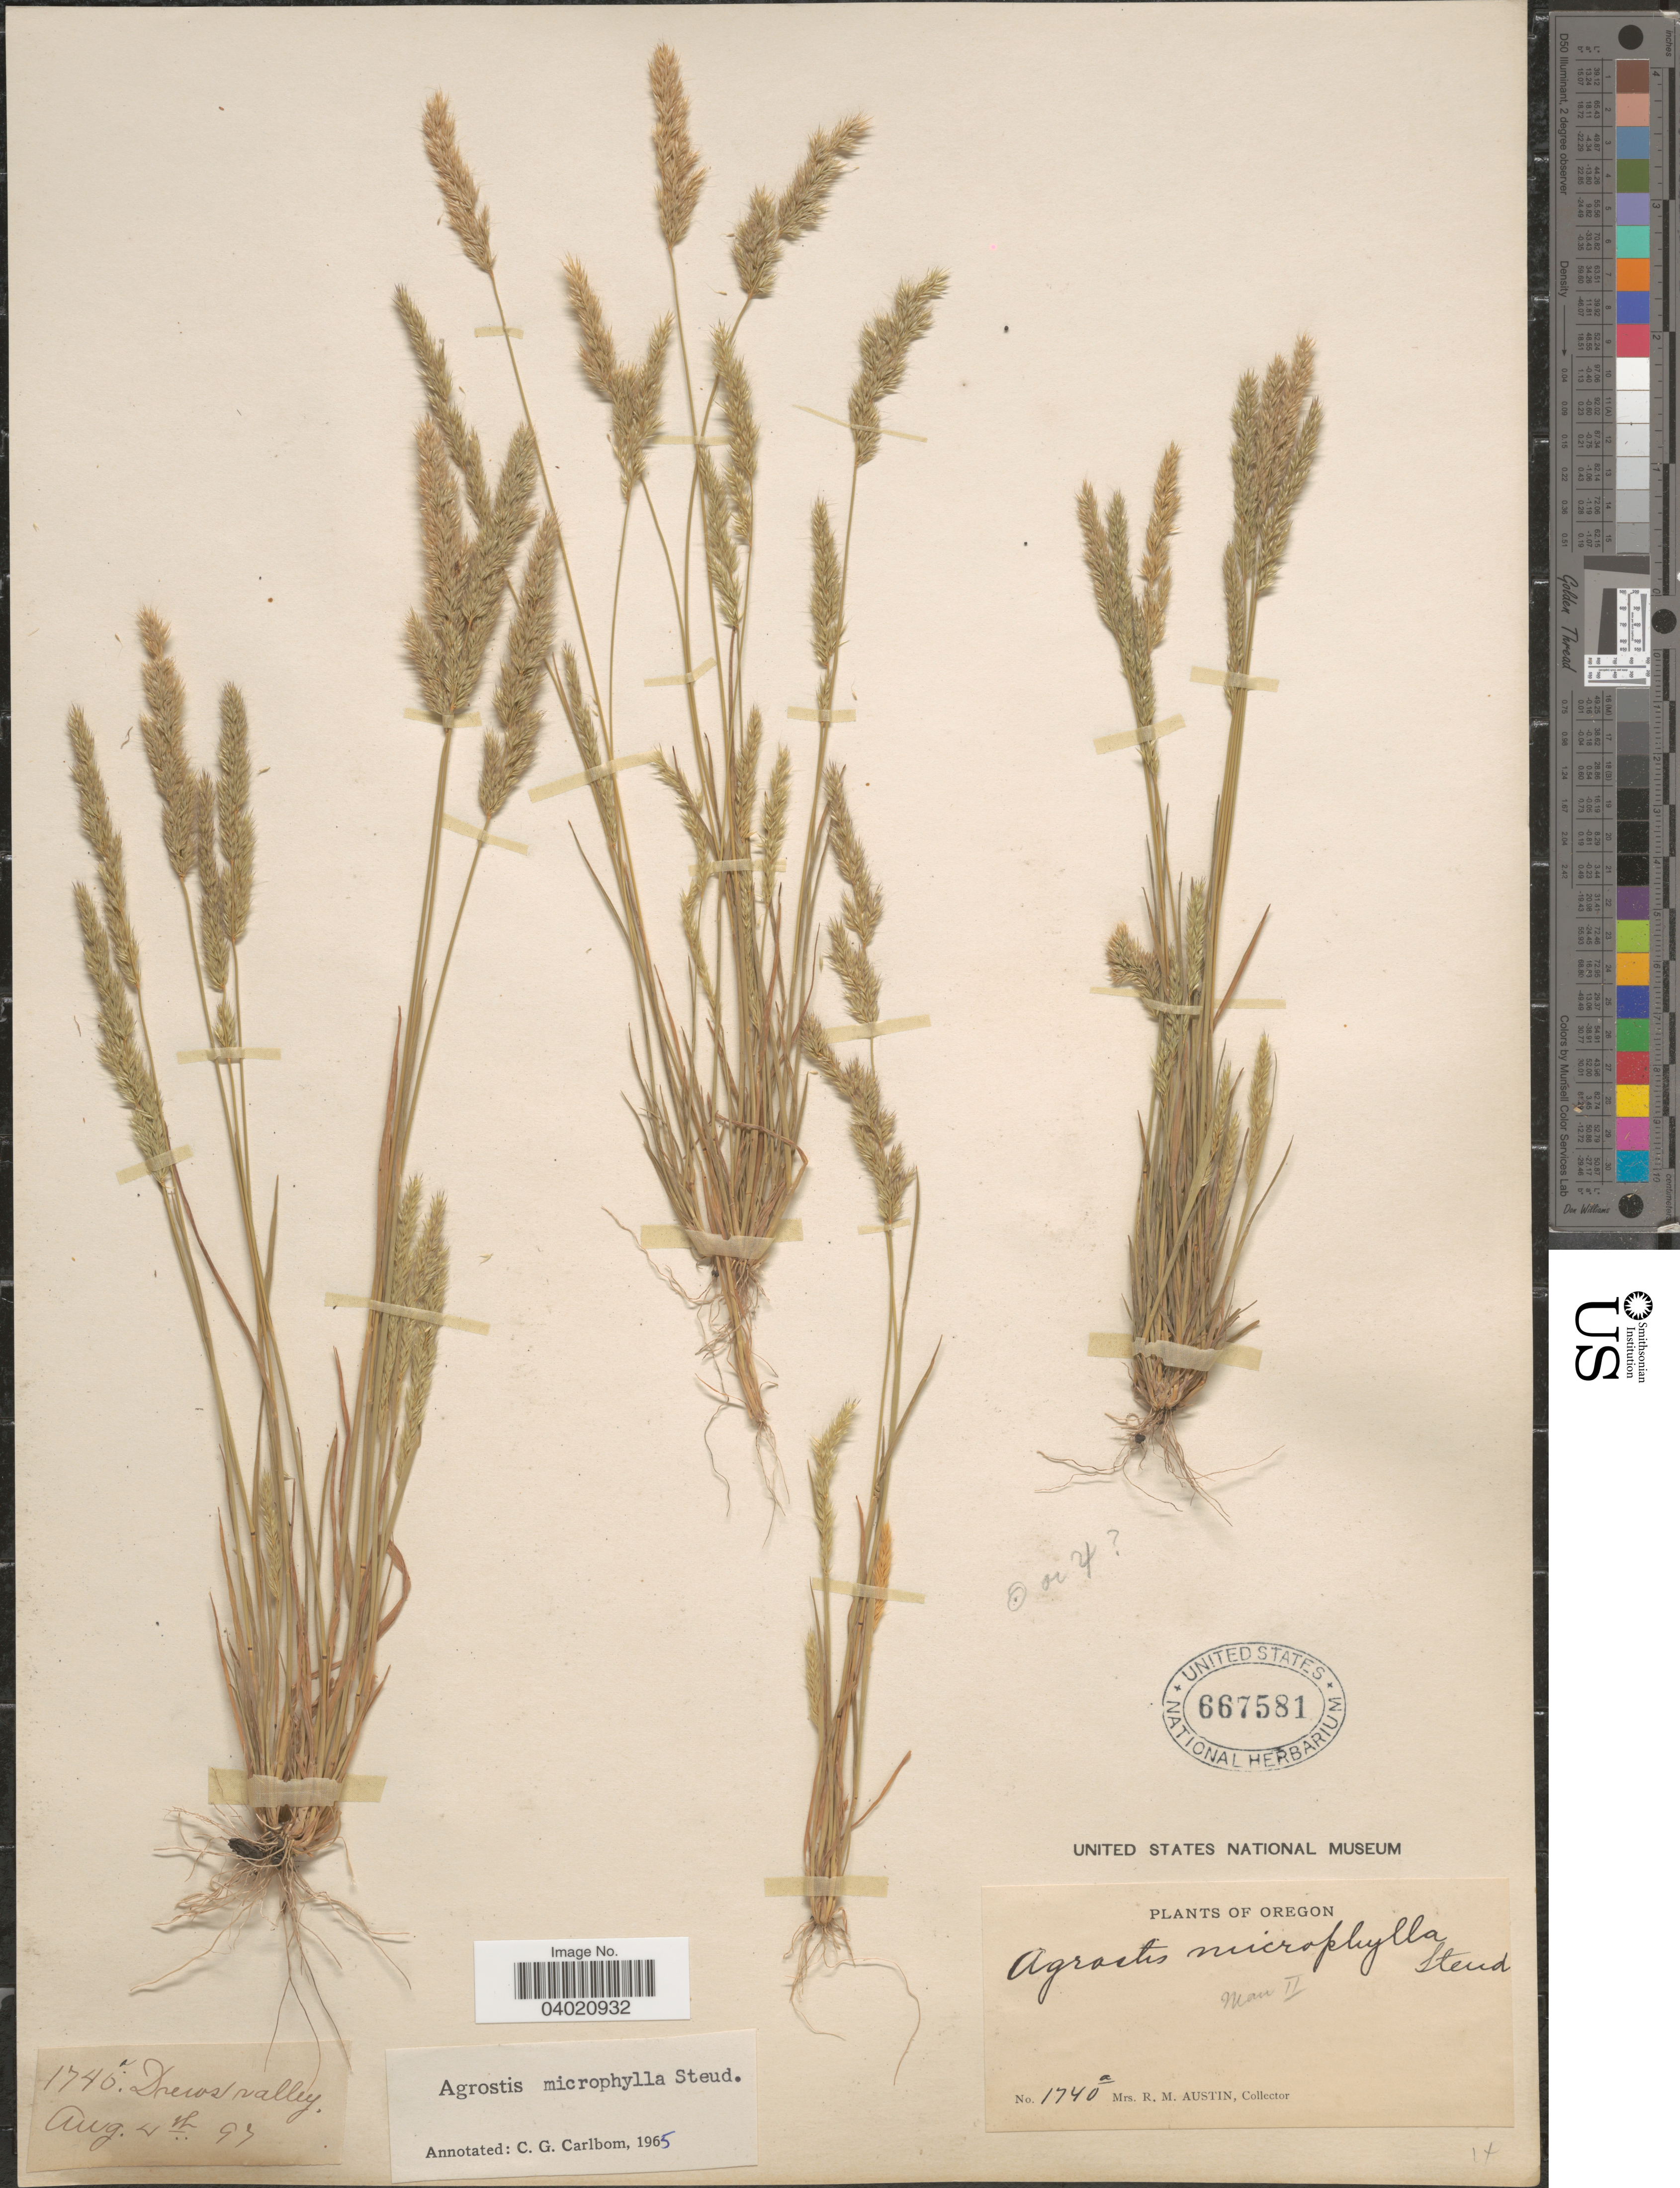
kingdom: Plantae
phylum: Tracheophyta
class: Liliopsida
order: Poales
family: Poaceae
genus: Agrostis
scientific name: Agrostis microphylla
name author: Steud.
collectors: R. Austin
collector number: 1740a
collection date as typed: Transcribed d/m/y: 4/8/97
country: United States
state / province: Oregon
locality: Drews valley.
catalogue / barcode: US 667581